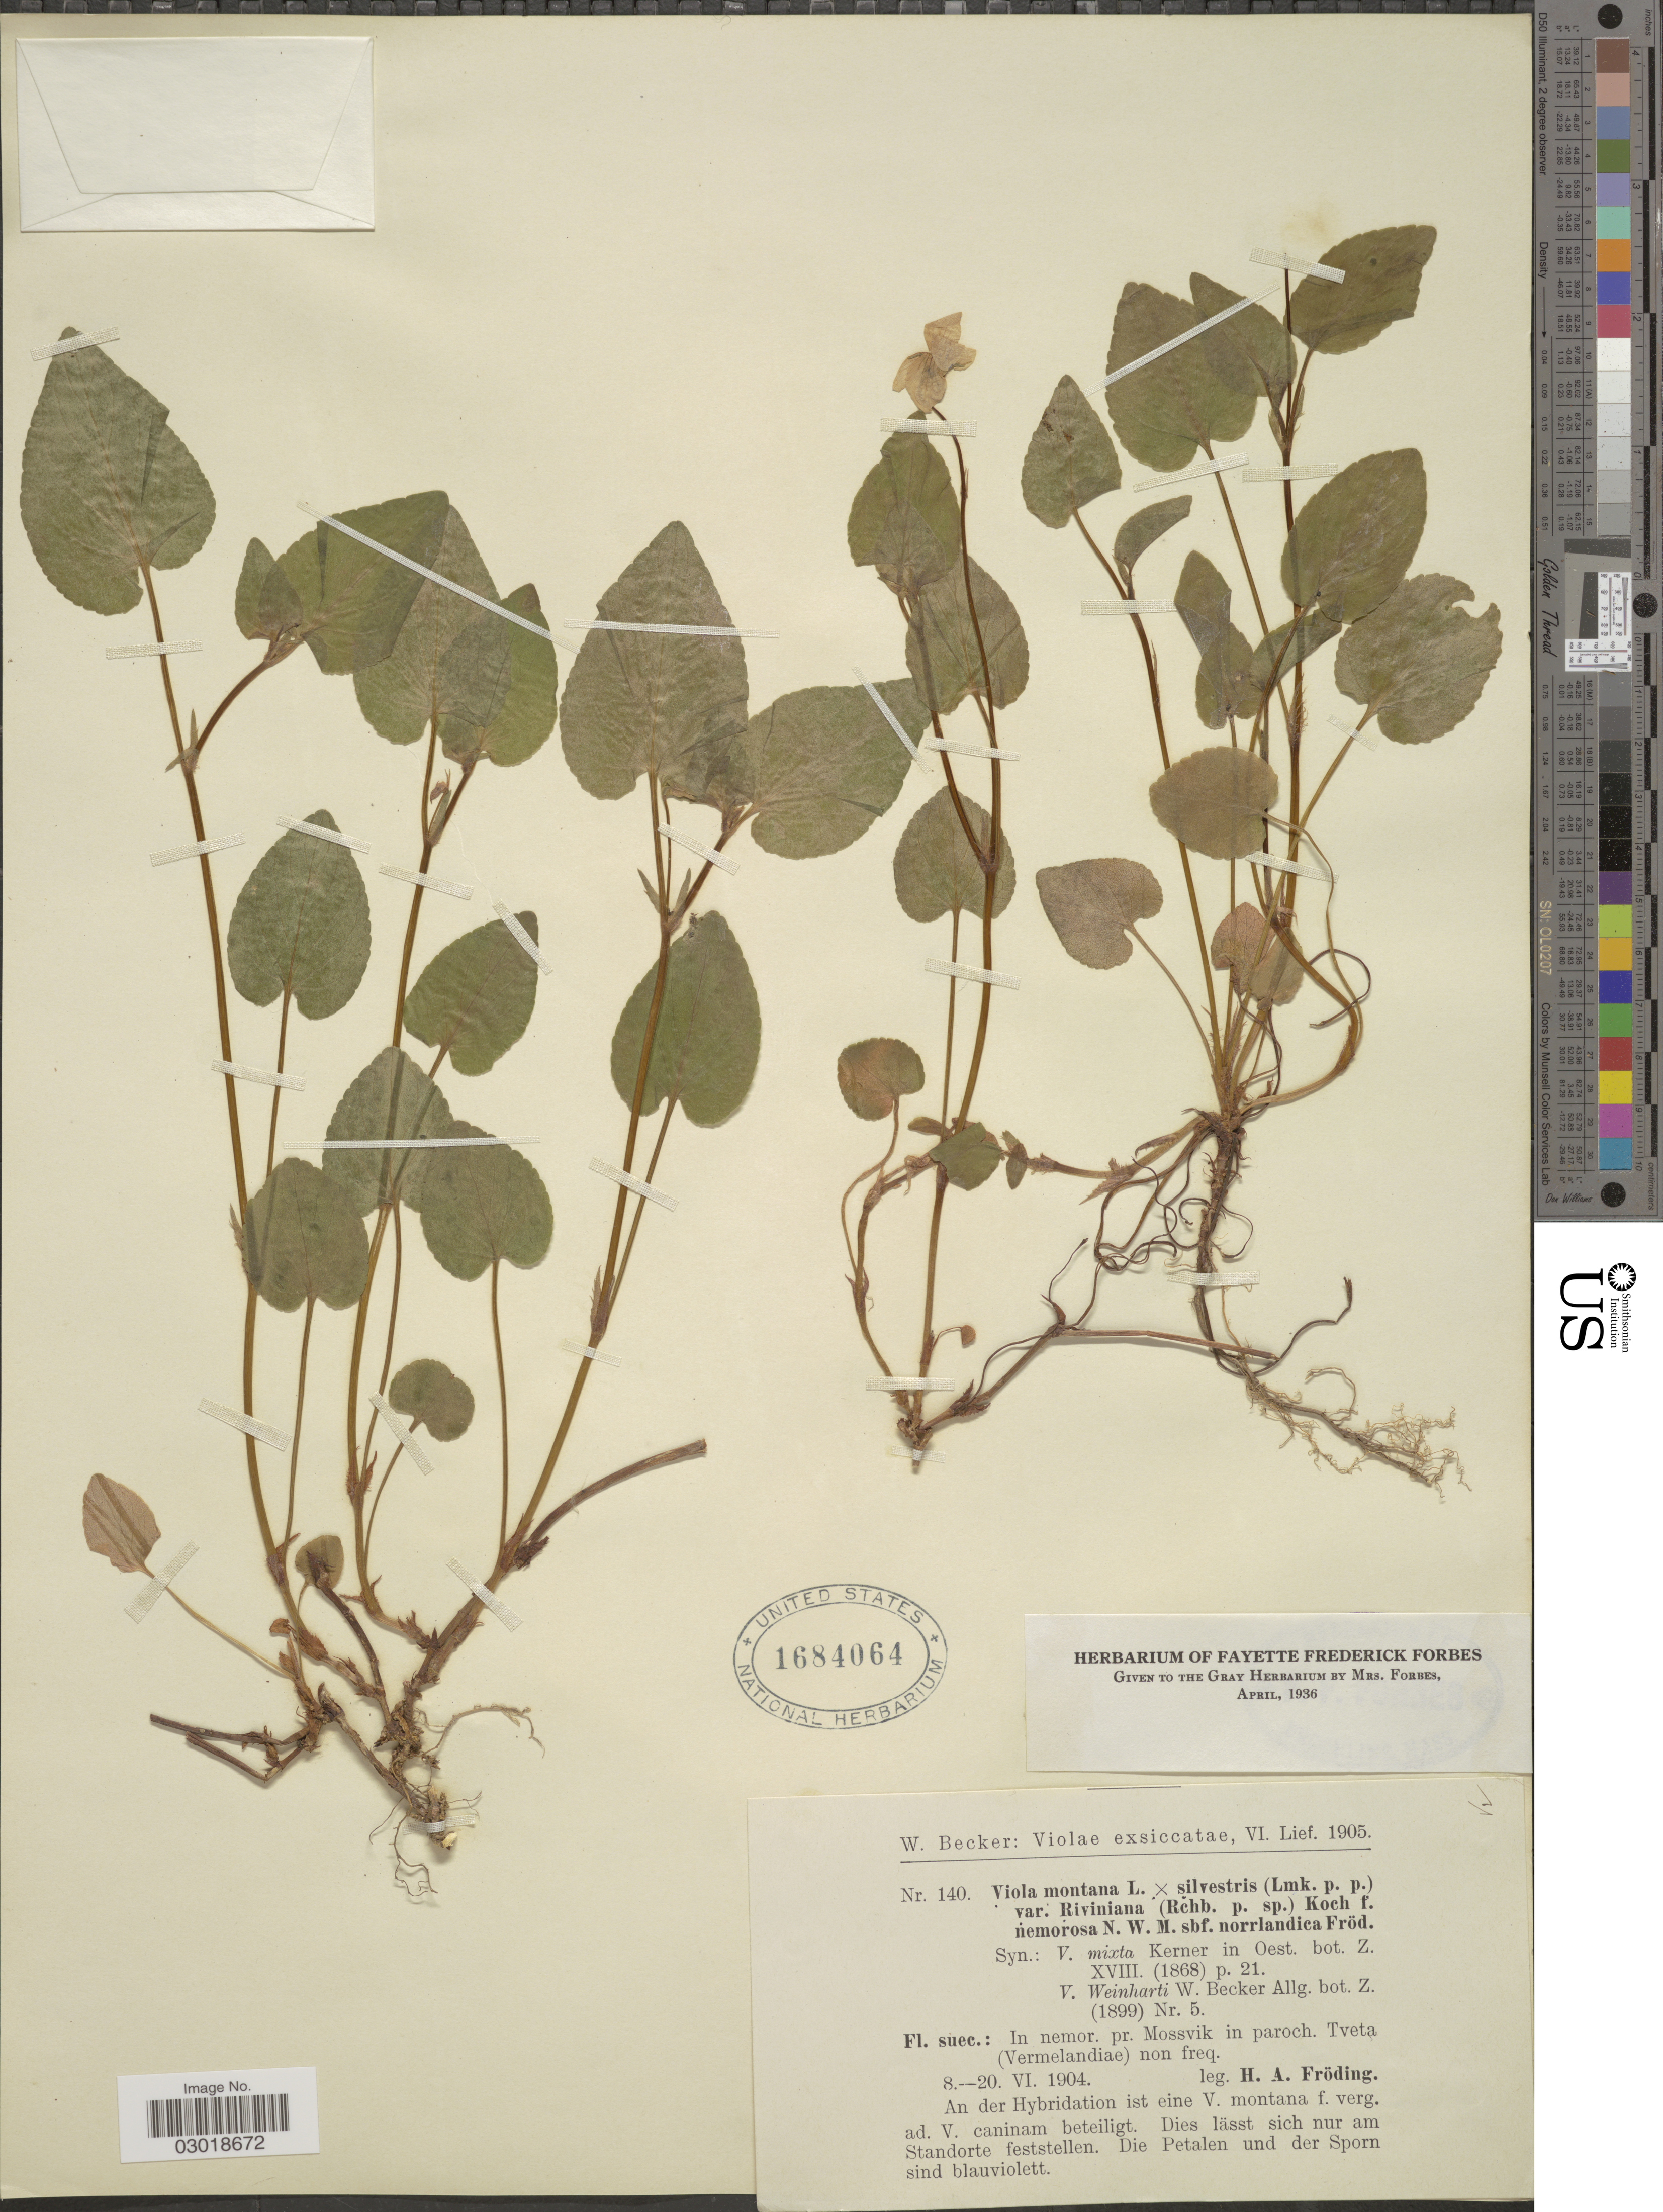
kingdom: Plantae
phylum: Tracheophyta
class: Magnoliopsida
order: Malpighiales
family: Violaceae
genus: Viola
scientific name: Viola montana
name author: L.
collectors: H. Froding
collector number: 140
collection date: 1904-06-08/1904-06-20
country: Sweden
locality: Suec.: In nemor. pr. Mossvik in paroch. Tveta (Vermelandiae) non freq.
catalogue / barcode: US 1684064